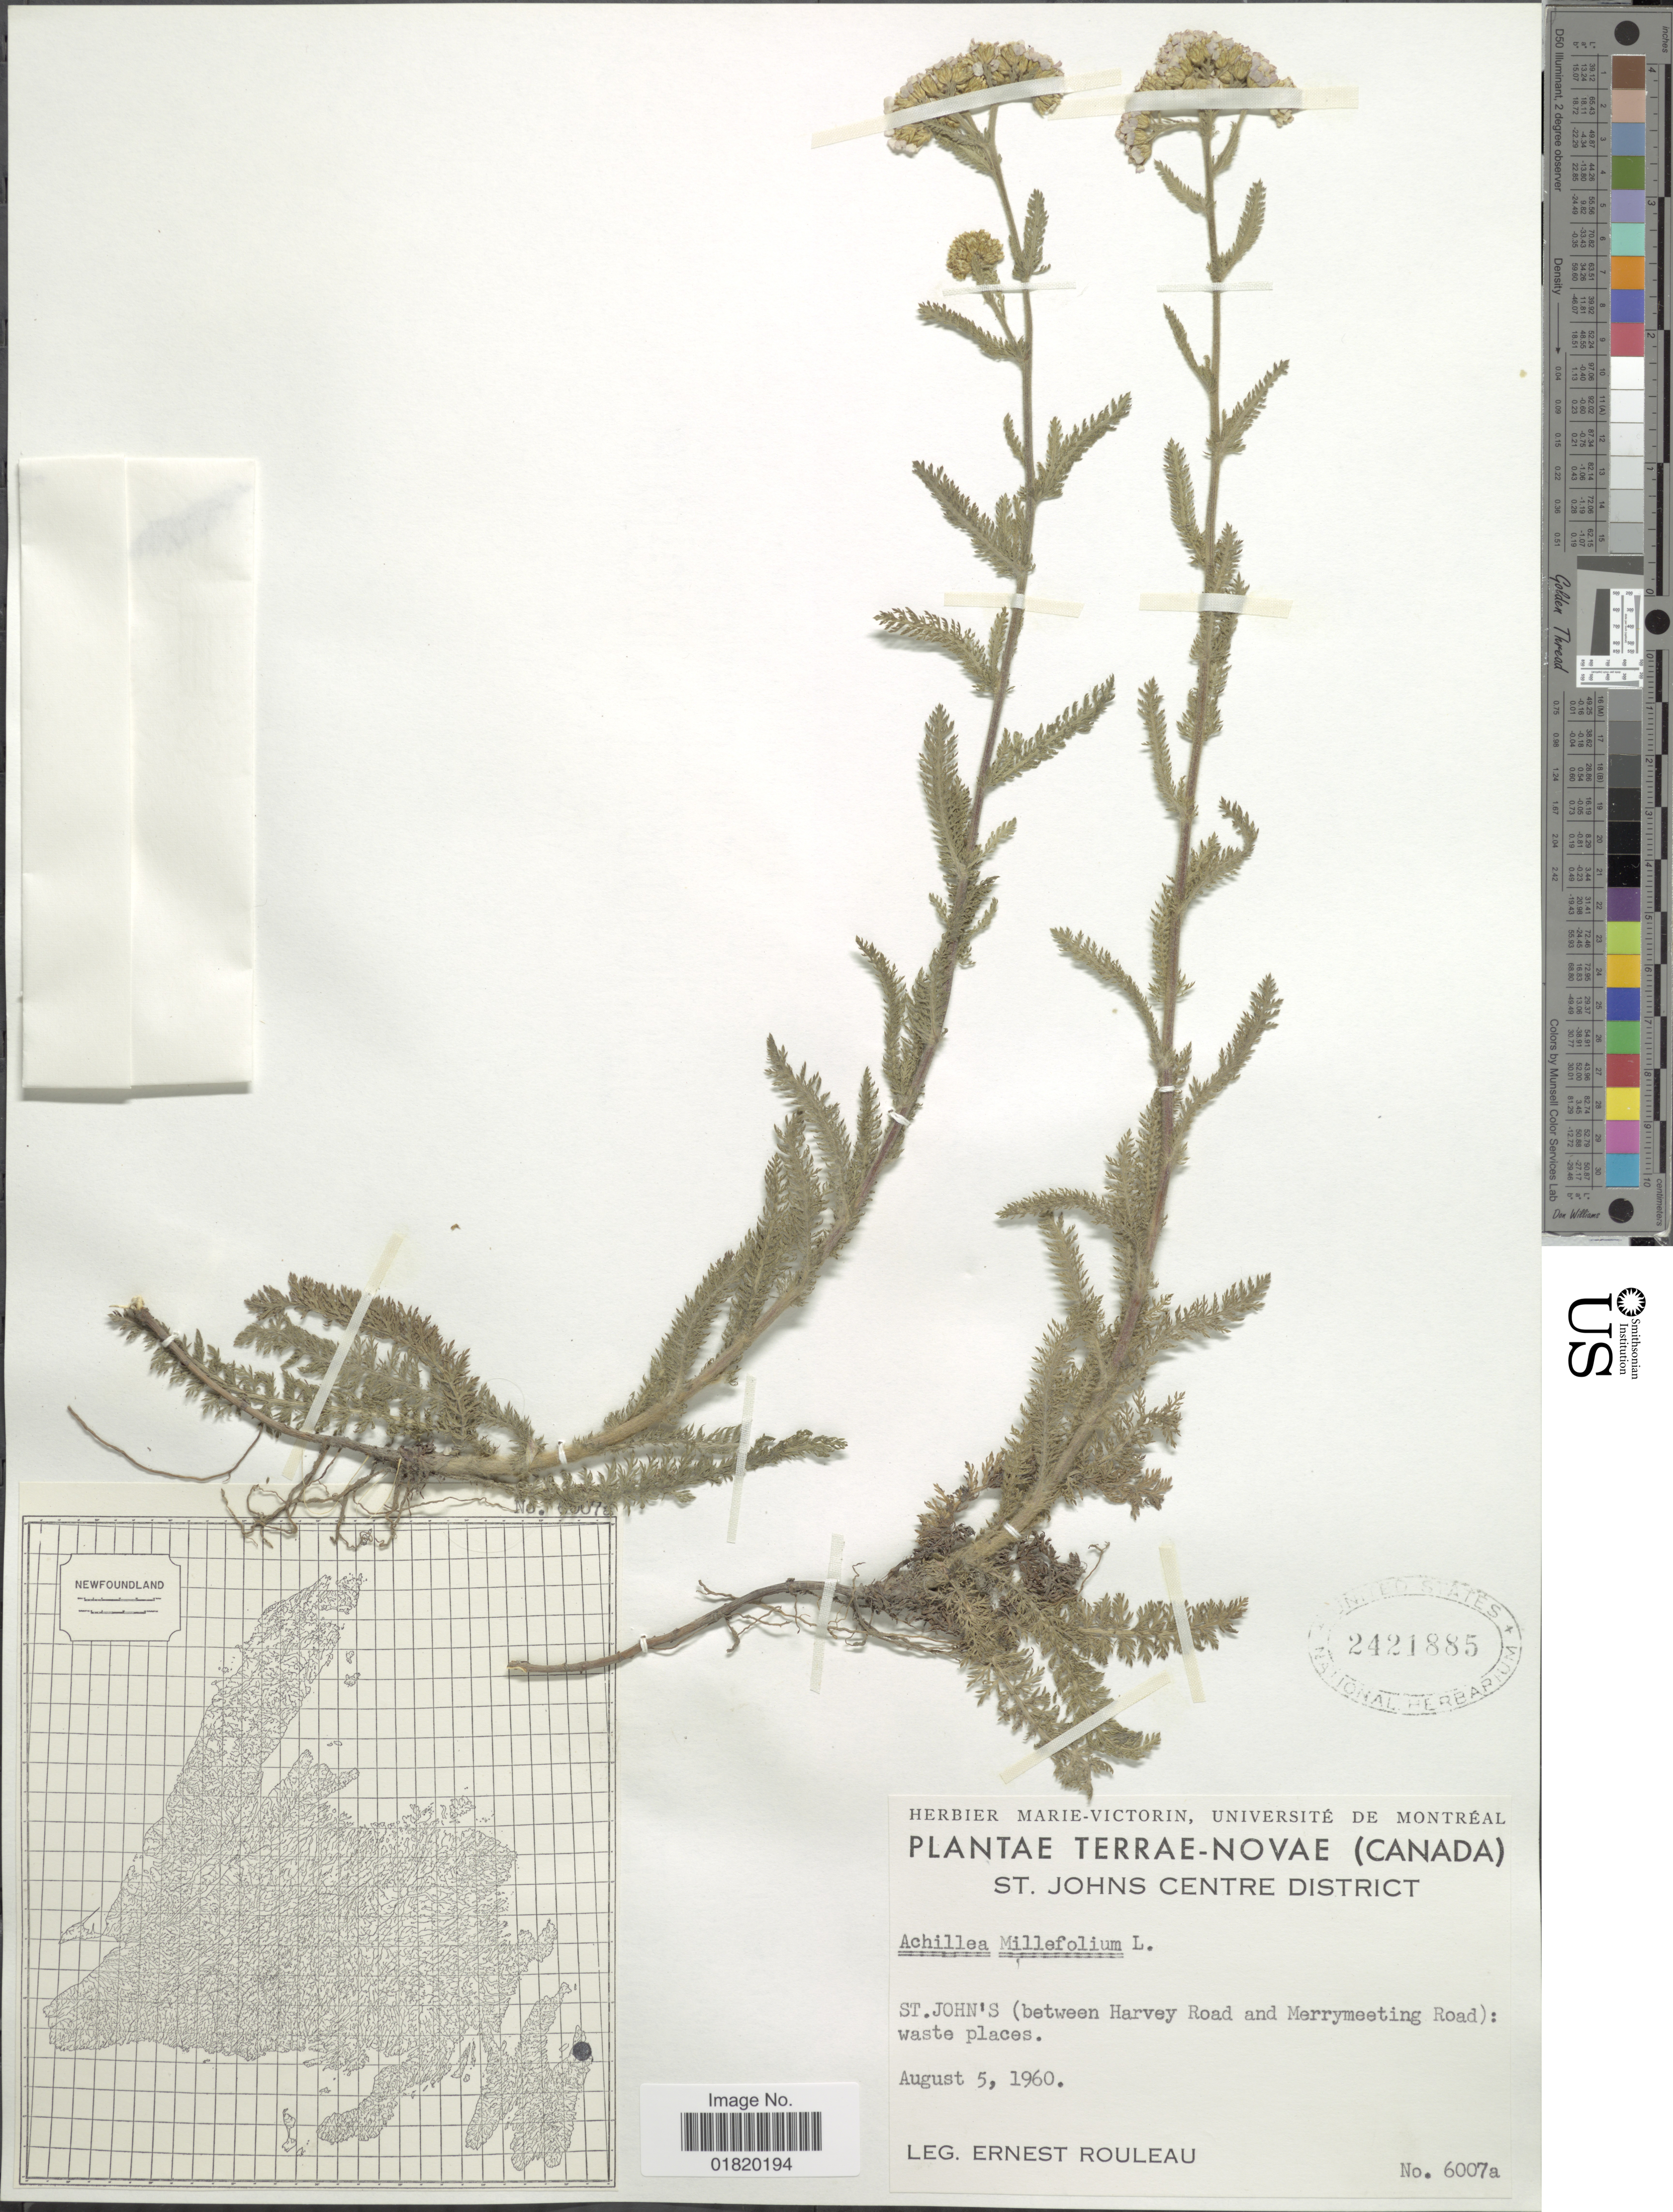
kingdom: Plantae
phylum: Tracheophyta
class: Magnoliopsida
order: Asterales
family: Asteraceae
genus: Achillea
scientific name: Achillea millefolium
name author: L.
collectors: E. Rouleau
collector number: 6007a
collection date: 1960-08-05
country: Canada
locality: Terrae-Novae. St. Johns Centre District. St. John's (between Harvey Road and Merrymeeting Road)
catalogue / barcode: US 2421885